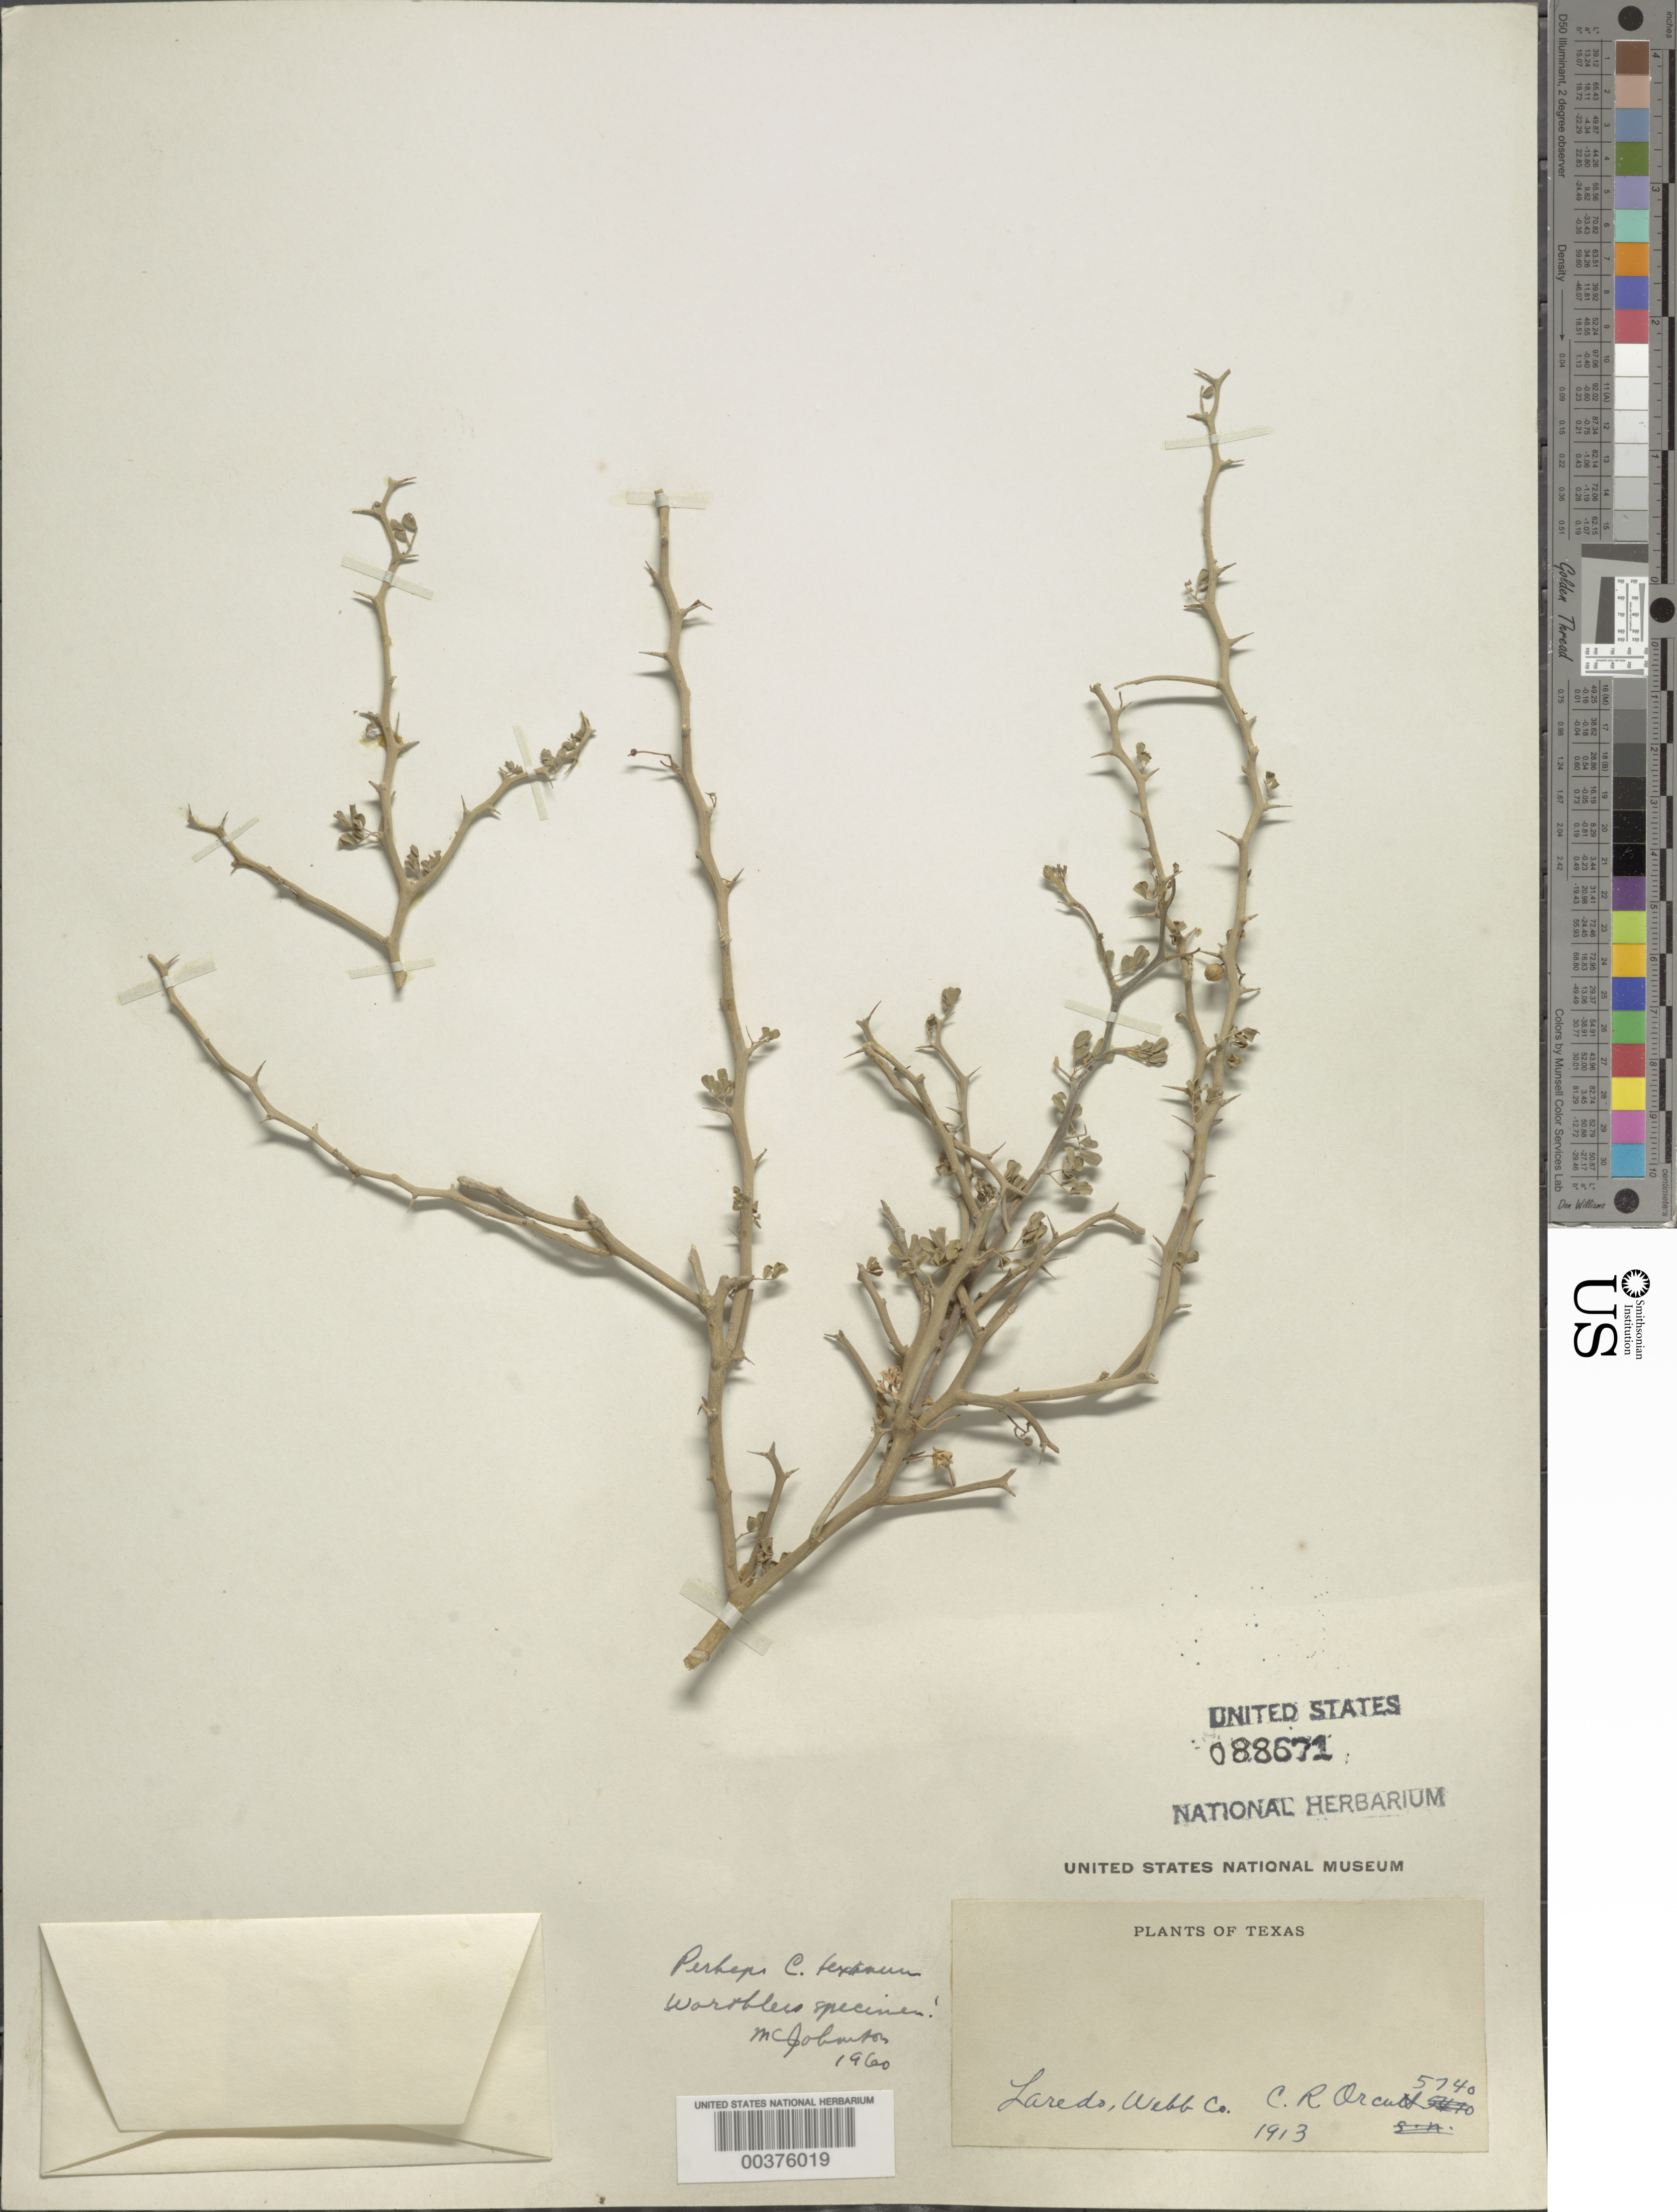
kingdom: Plantae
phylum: Tracheophyta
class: Magnoliopsida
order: Fabales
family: Fabaceae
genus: Parkinsonia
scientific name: Parkinsonia texana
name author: (A. Gray) S. Watson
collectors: C. R. Orcutt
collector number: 5740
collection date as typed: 1913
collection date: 1913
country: United States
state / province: Texas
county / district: Webb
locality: Laredo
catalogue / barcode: US 88671